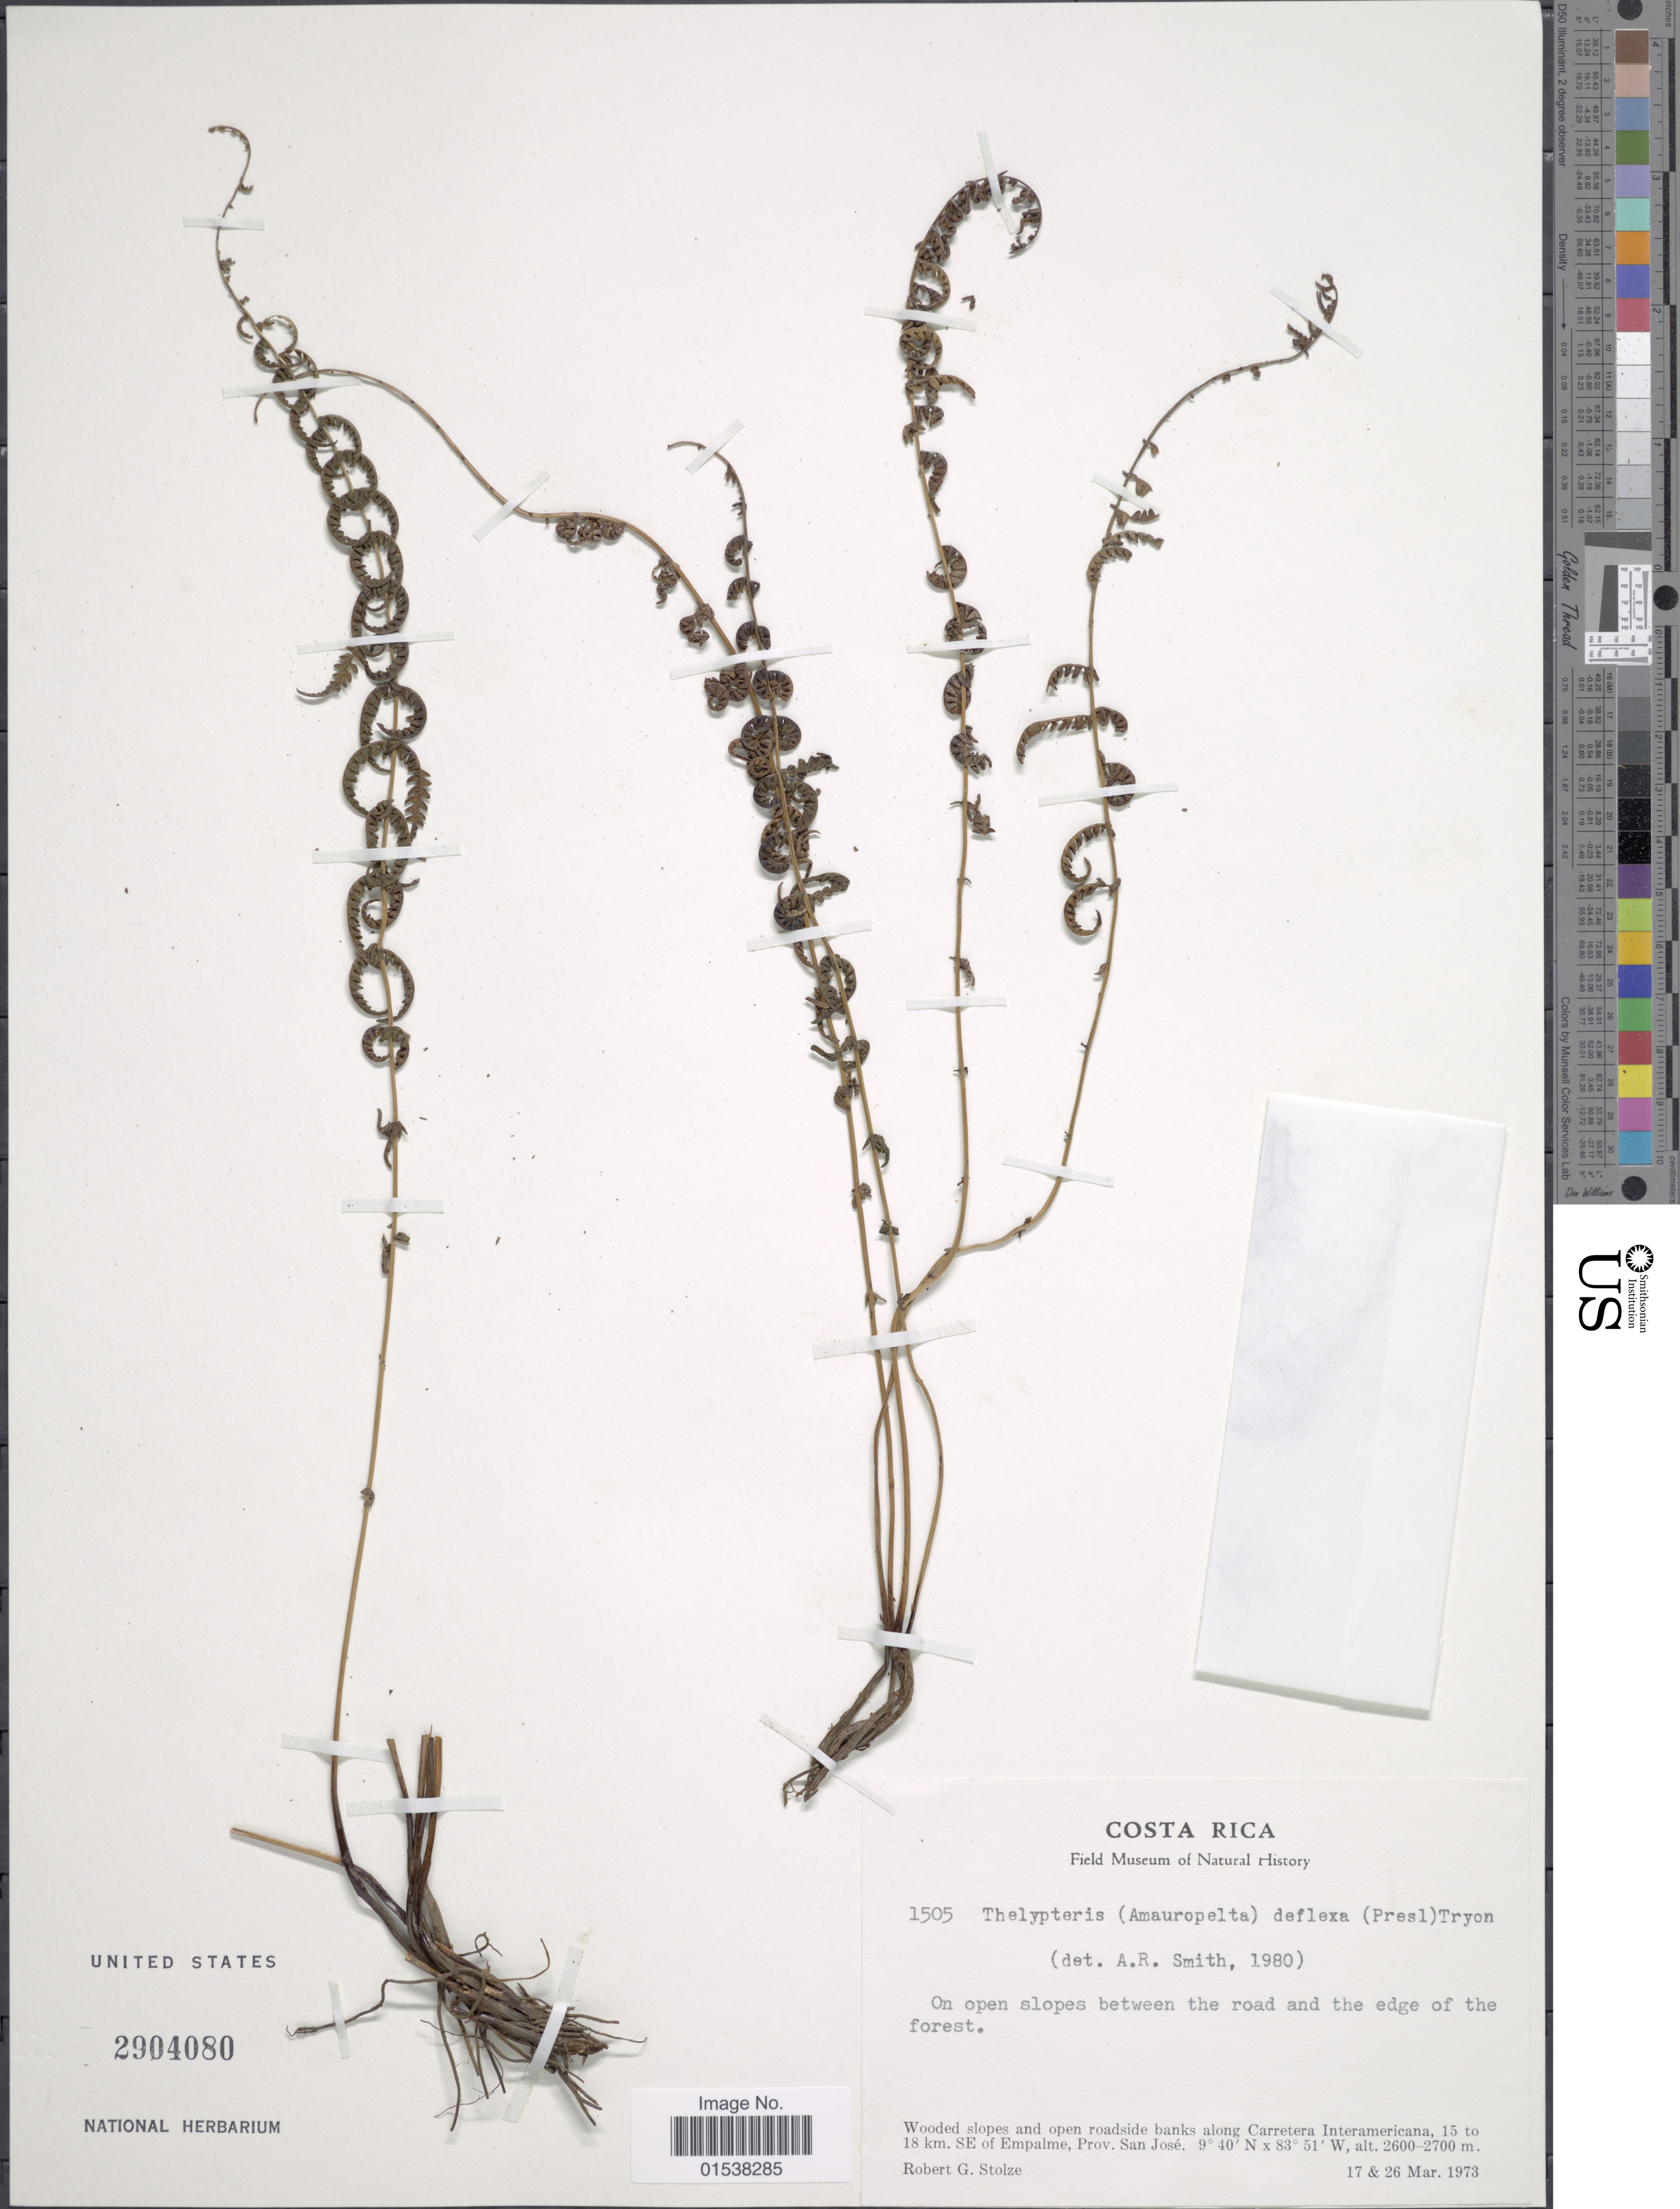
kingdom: Plantae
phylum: Tracheophyta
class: Polypodiopsida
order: Polypodiales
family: Thelypteridaceae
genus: Amauropelta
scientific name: Amauropelta deflexa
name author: (C. Presl) Á. Löve & D. Löve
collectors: R. G. Stolze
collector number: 1505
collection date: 1973-03-17/1973-03-26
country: Costa Rica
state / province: San José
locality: Wooded slopes and open roadside banks along Carretera, Interamericana, 15 to 18 km SE of Empalme, Prov. San Jose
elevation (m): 2600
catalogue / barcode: US 2904080